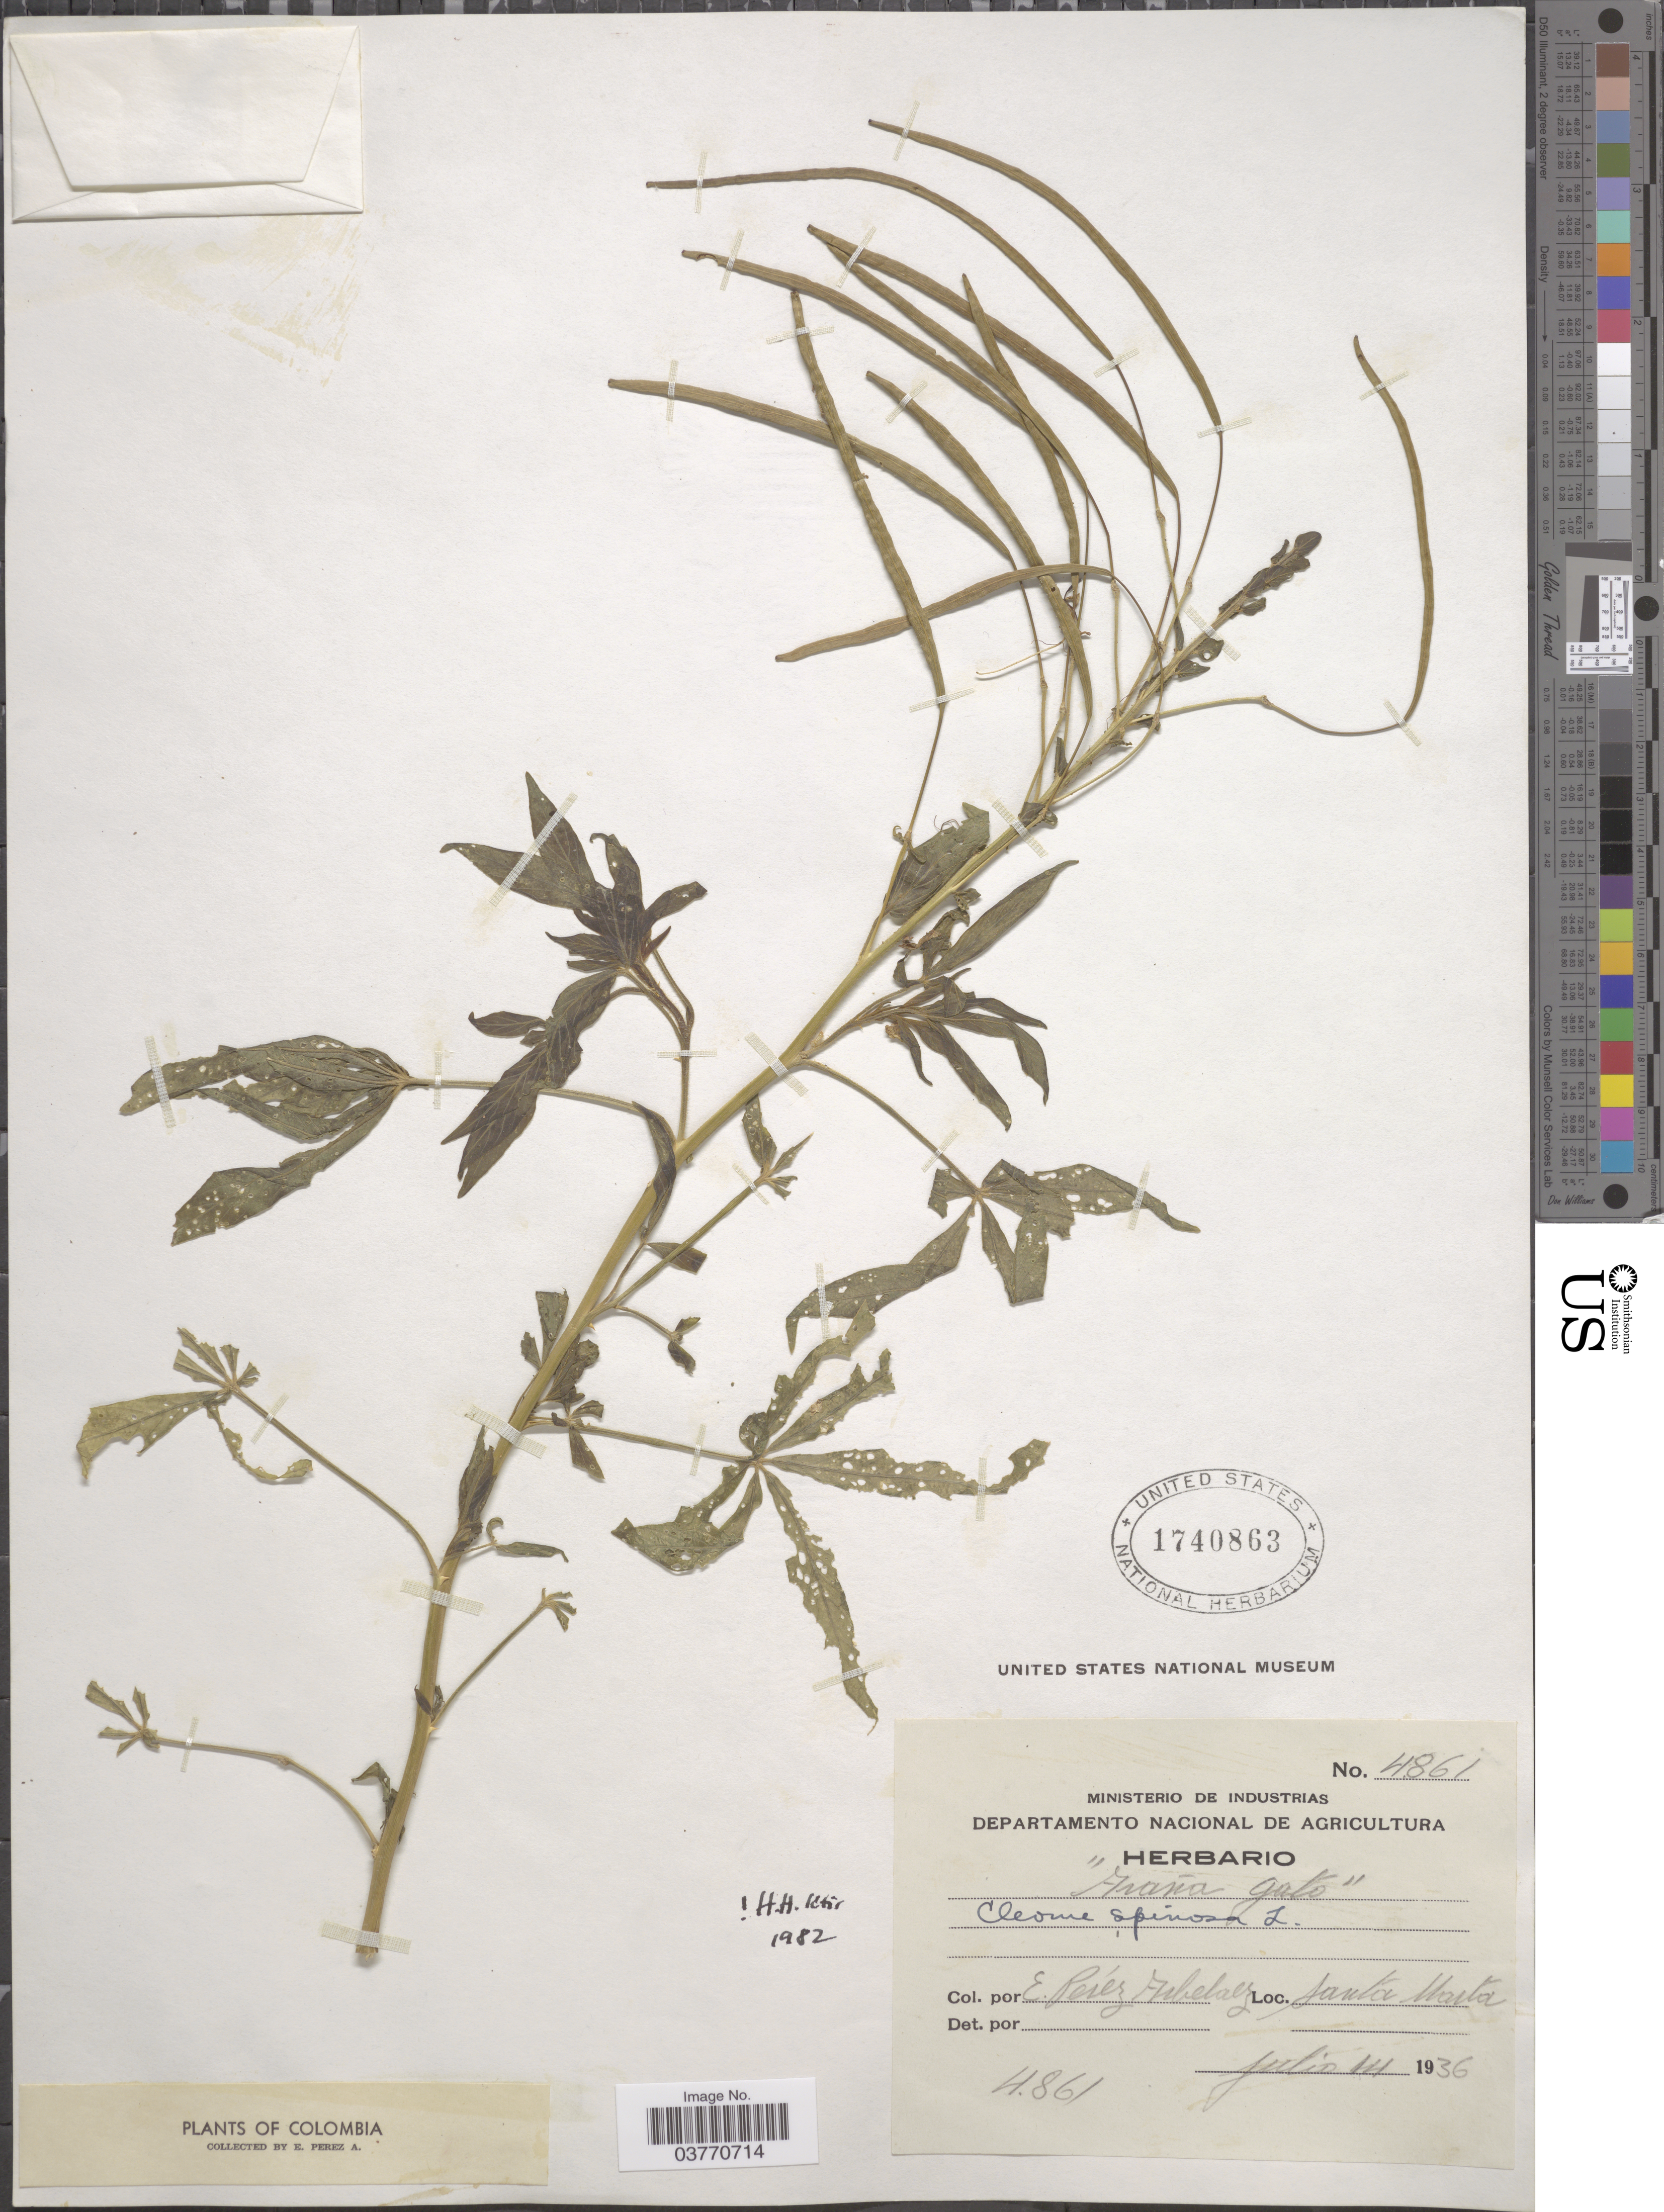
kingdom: Plantae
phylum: Tracheophyta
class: Magnoliopsida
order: Brassicales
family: Cleomaceae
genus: Tarenaya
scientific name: Tarenaya spinosa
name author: (Jacq.) Raf.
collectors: E. Pérez Arbeláez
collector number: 4861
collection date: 1936-07-14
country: Colombia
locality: Santa Marta.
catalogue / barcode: US 1740863